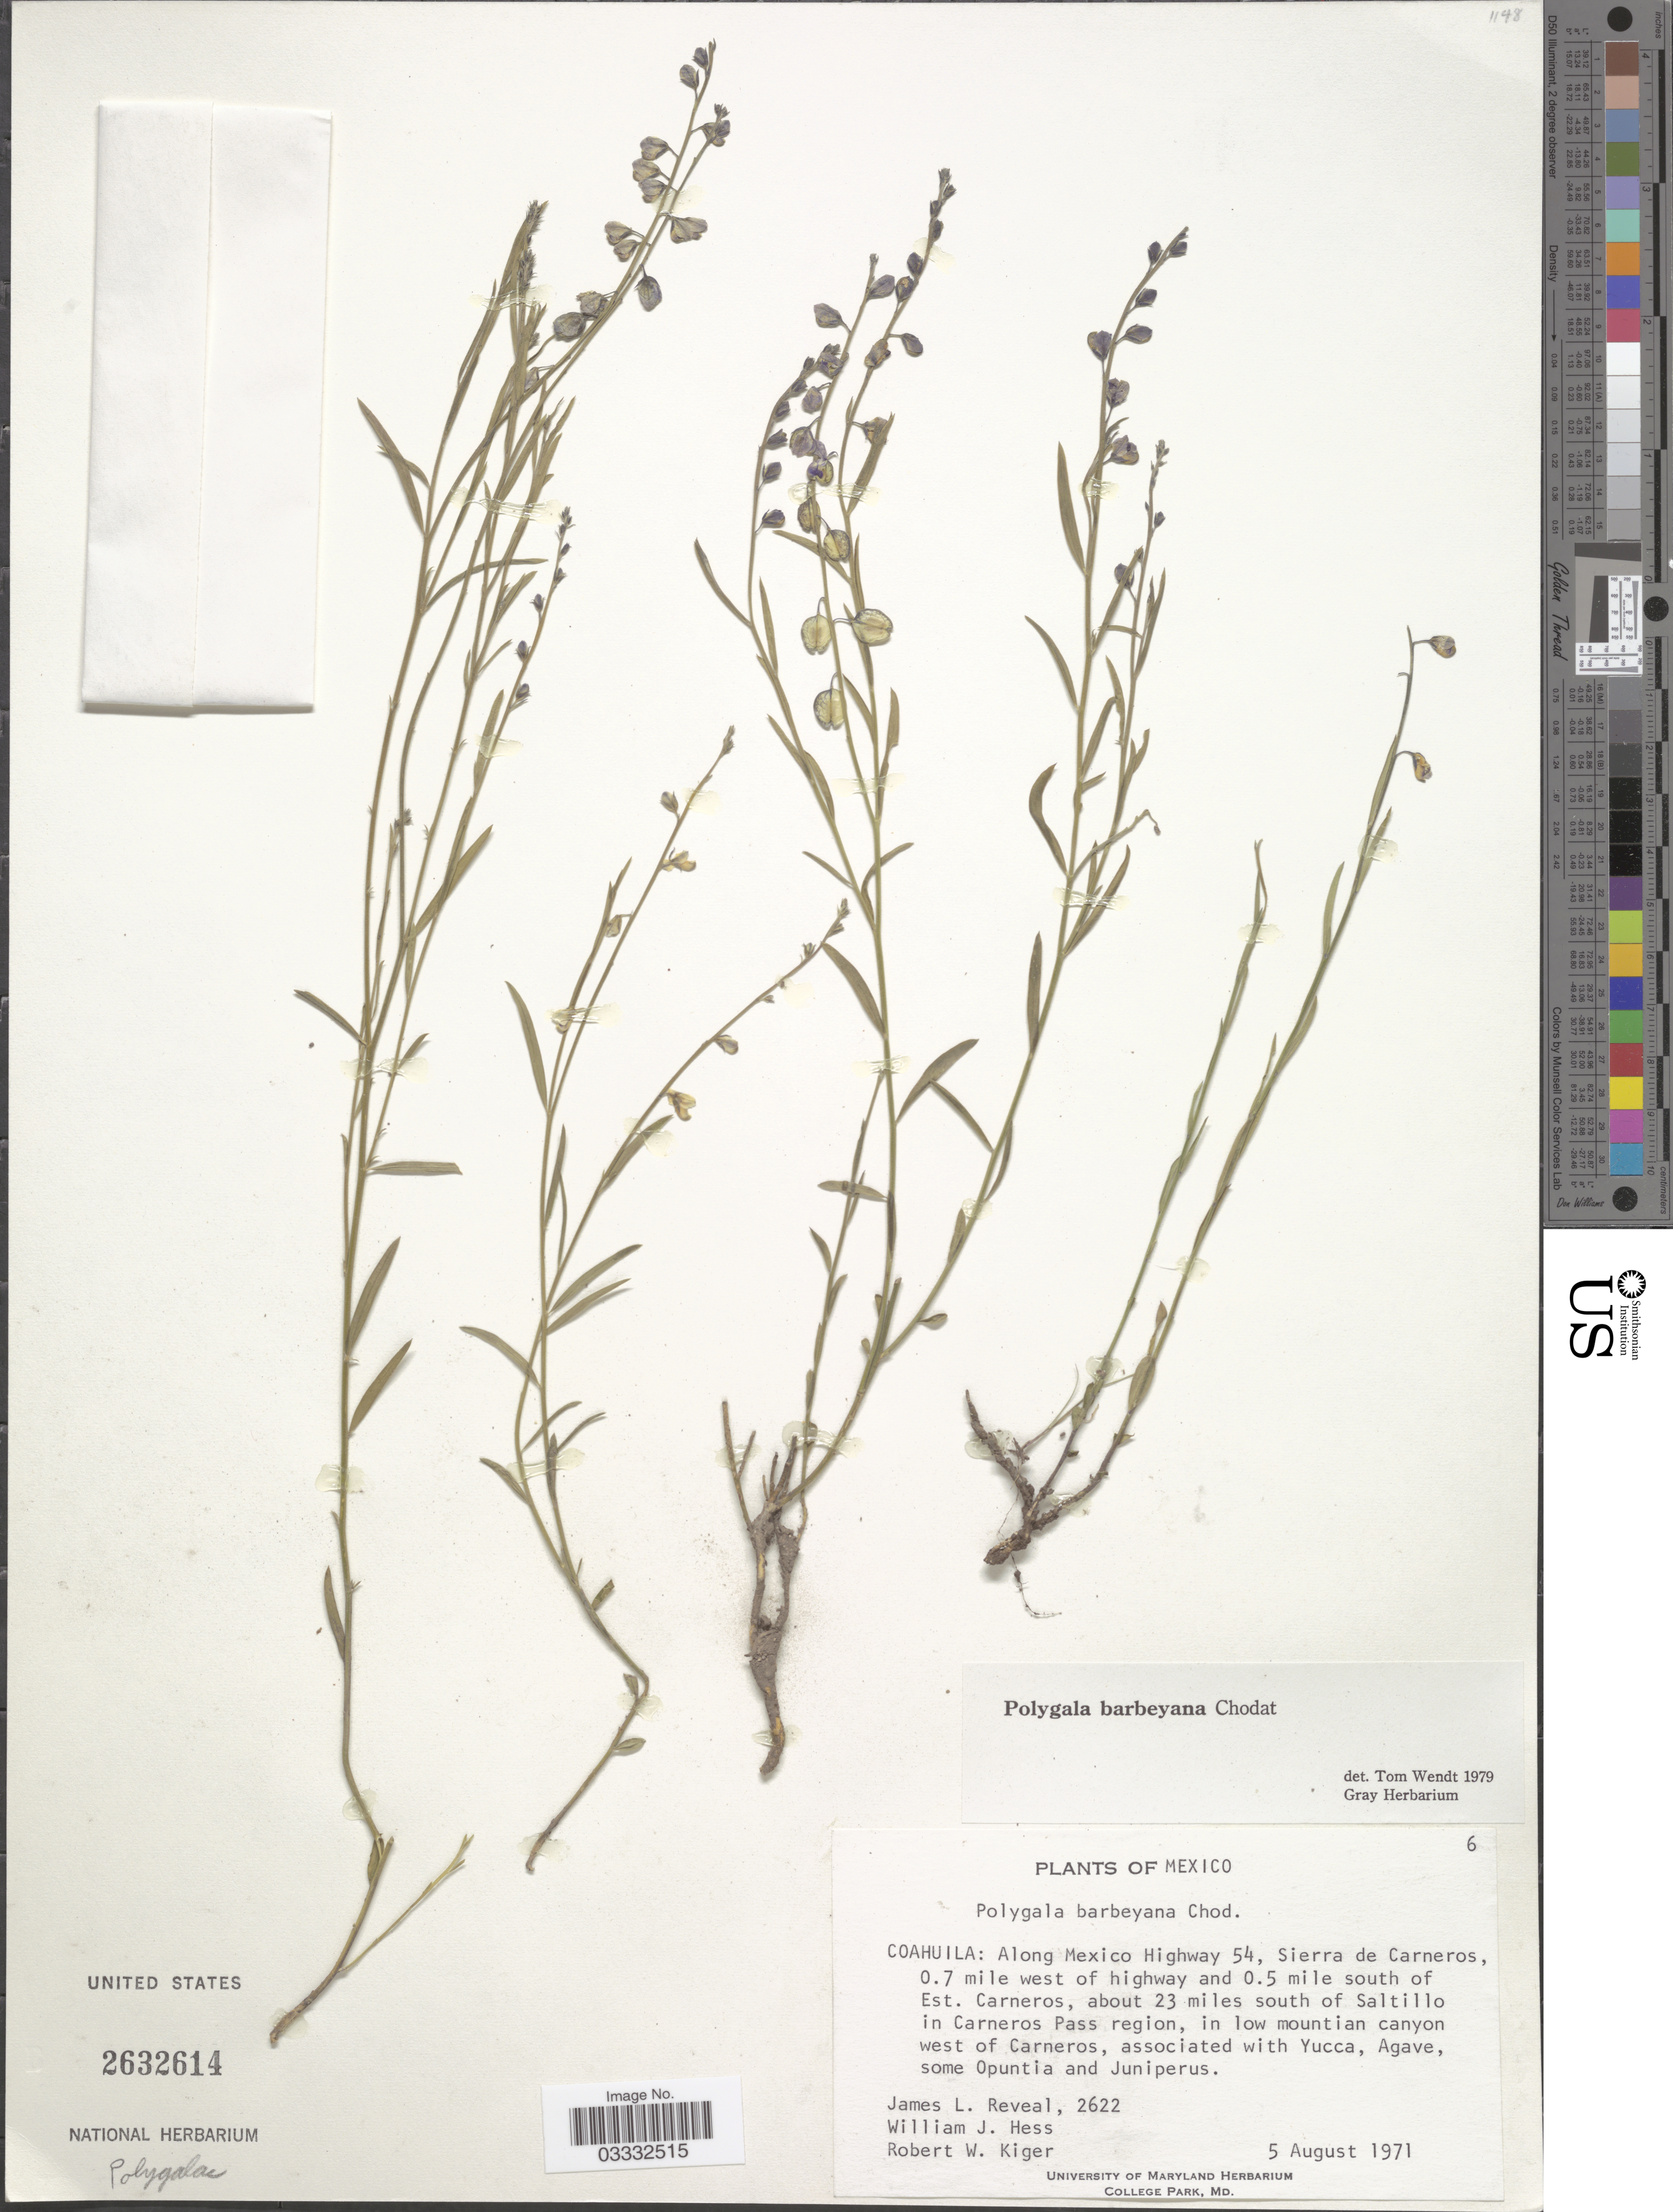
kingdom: Plantae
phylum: Tracheophyta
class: Magnoliopsida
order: Fabales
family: Polygalaceae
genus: Hebecarpa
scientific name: Hebecarpa barbeyana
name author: (Chodat) J.R. Abbott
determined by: Strong, Mark T., (BOT), Smithsonian Institution - National Museum of Natural History (UNITED STATES)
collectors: J. L. Reveal, W. Hess & R. Kiger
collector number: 2622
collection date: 1971-08-05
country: Mexico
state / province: Coahuila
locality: Along Mexico Highway 54, Sierra de Carneros, 0.7 mile west of highway and 0.5 mile south of Est. Carneros, about 23 miles south of Saltillo in Carneros Pass region.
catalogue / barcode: US 2632614